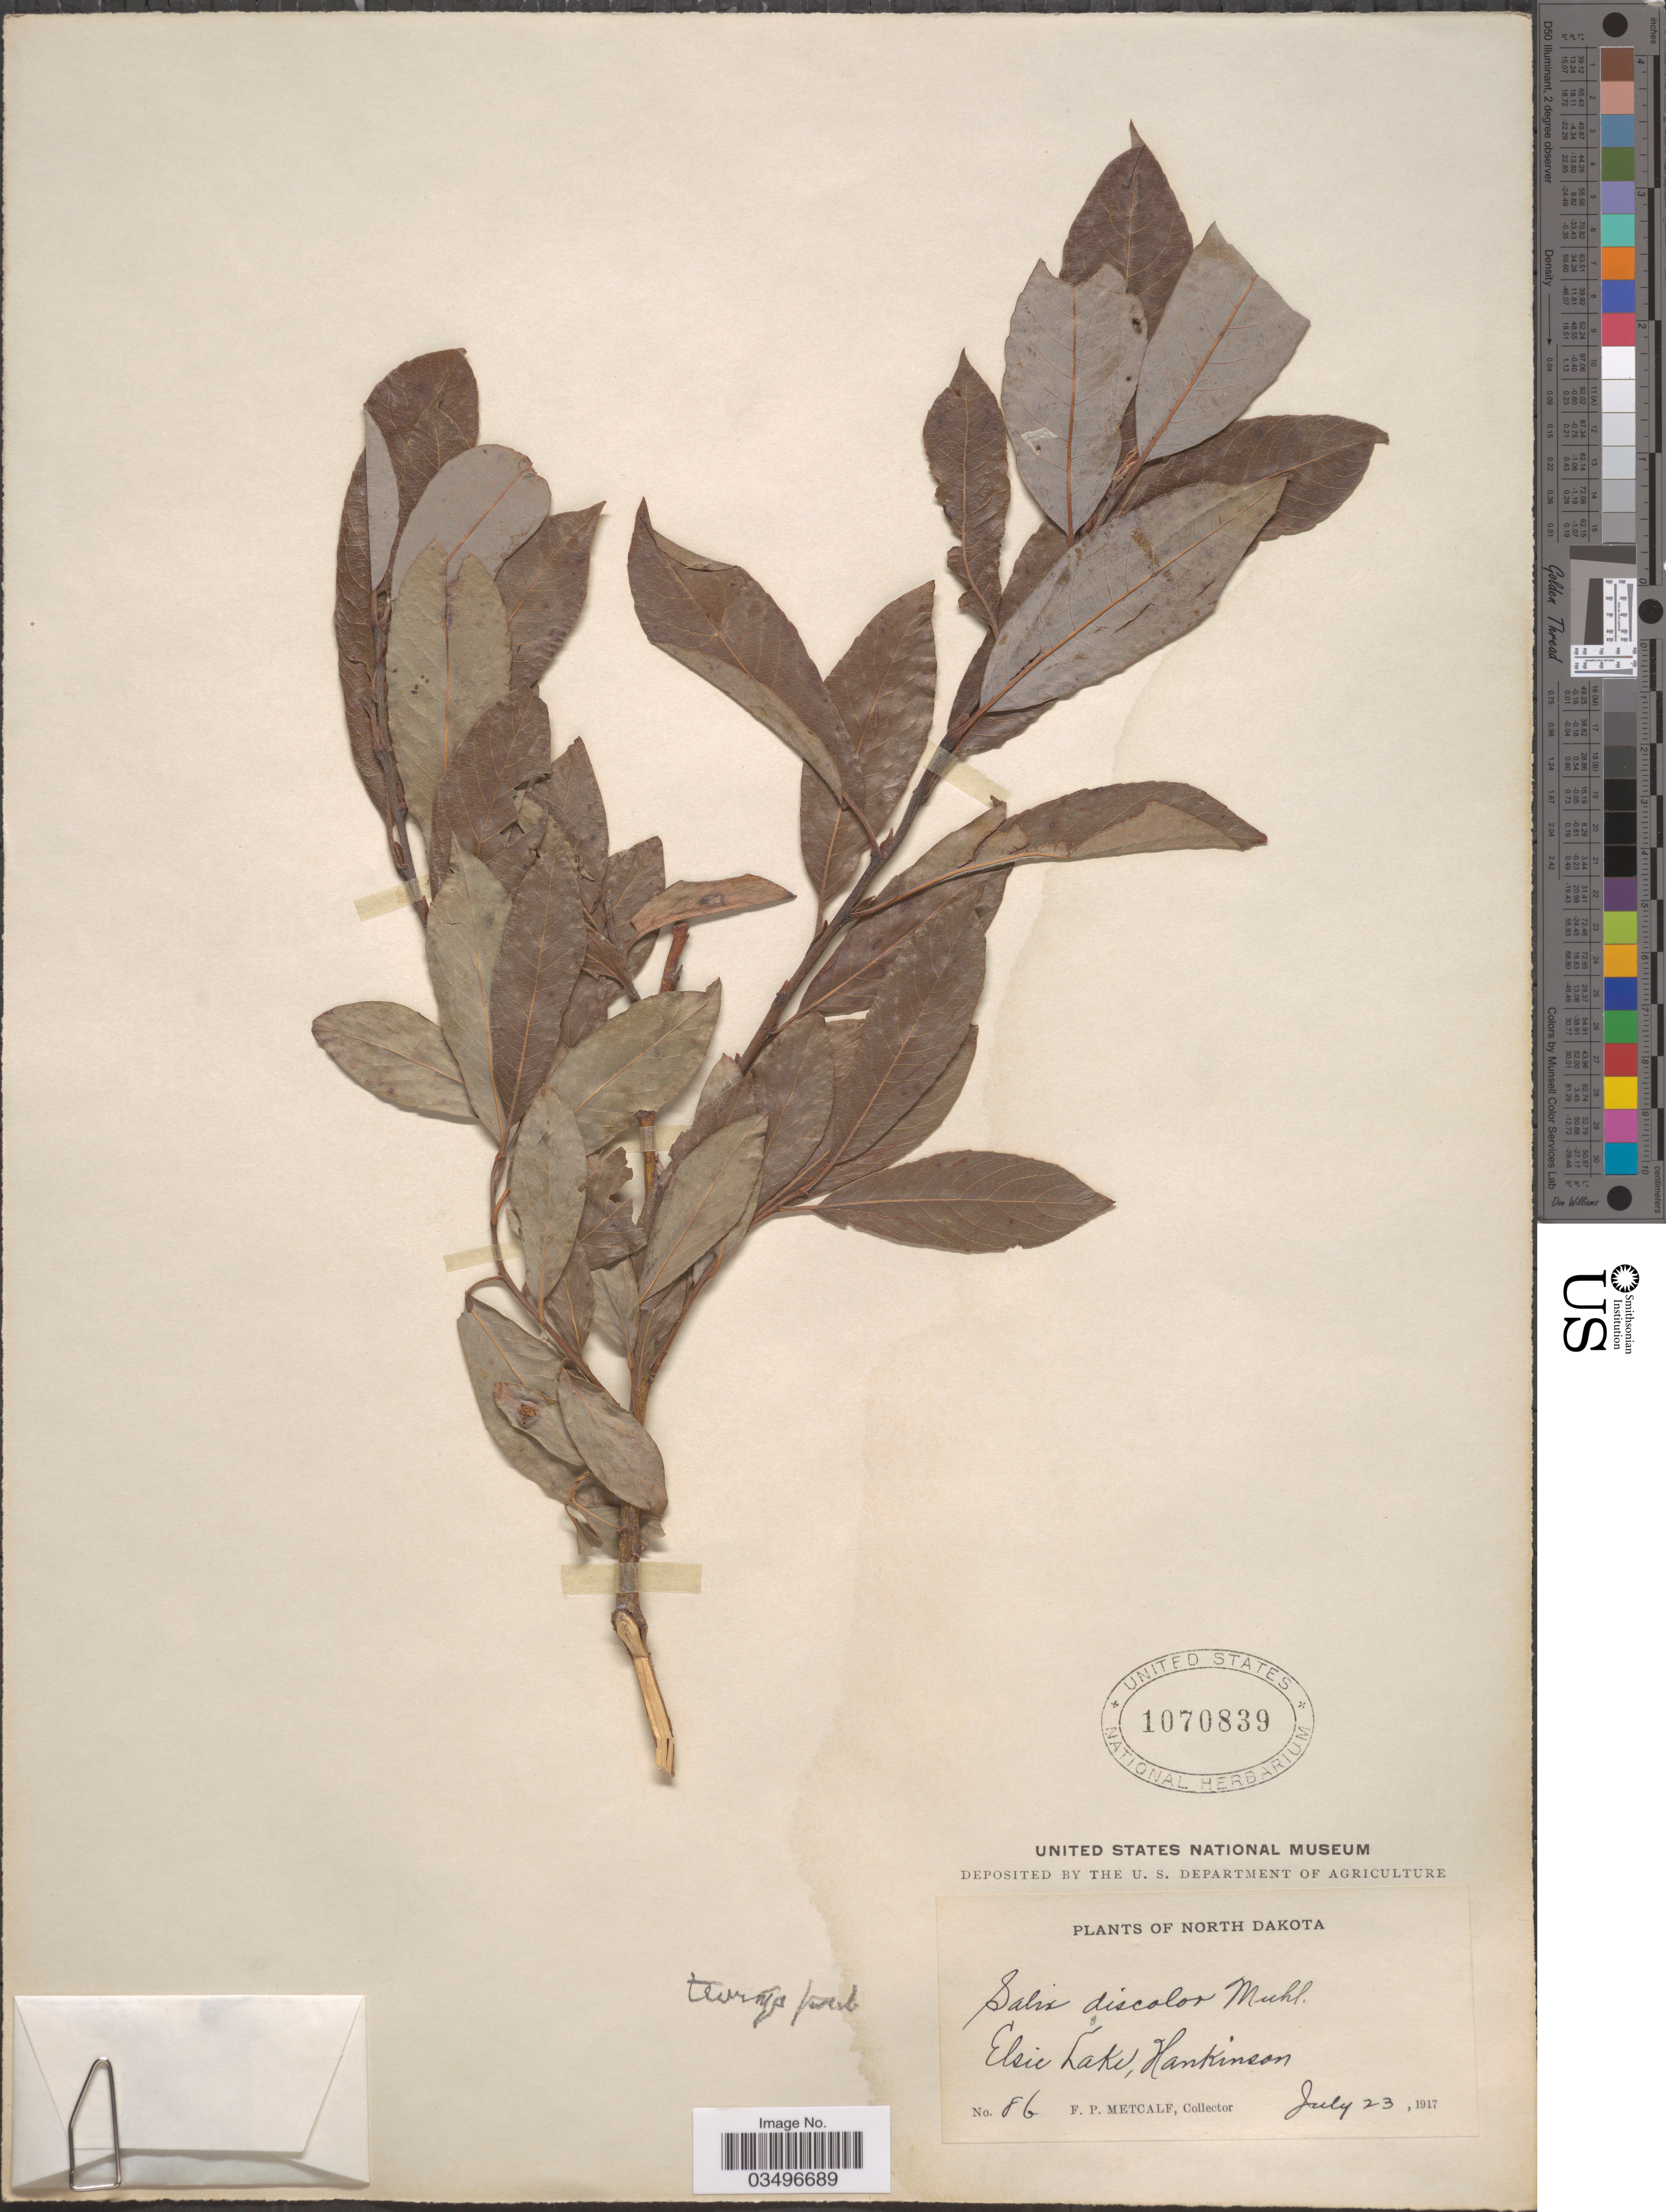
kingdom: Plantae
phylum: Tracheophyta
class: Magnoliopsida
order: Malpighiales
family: Salicaceae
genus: Salix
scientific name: Salix discolor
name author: Muhl.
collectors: F. Metcalf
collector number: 86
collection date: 1917-07-23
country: United States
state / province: North Dakota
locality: Elsie Lake, Hankinson.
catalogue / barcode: US 1070839